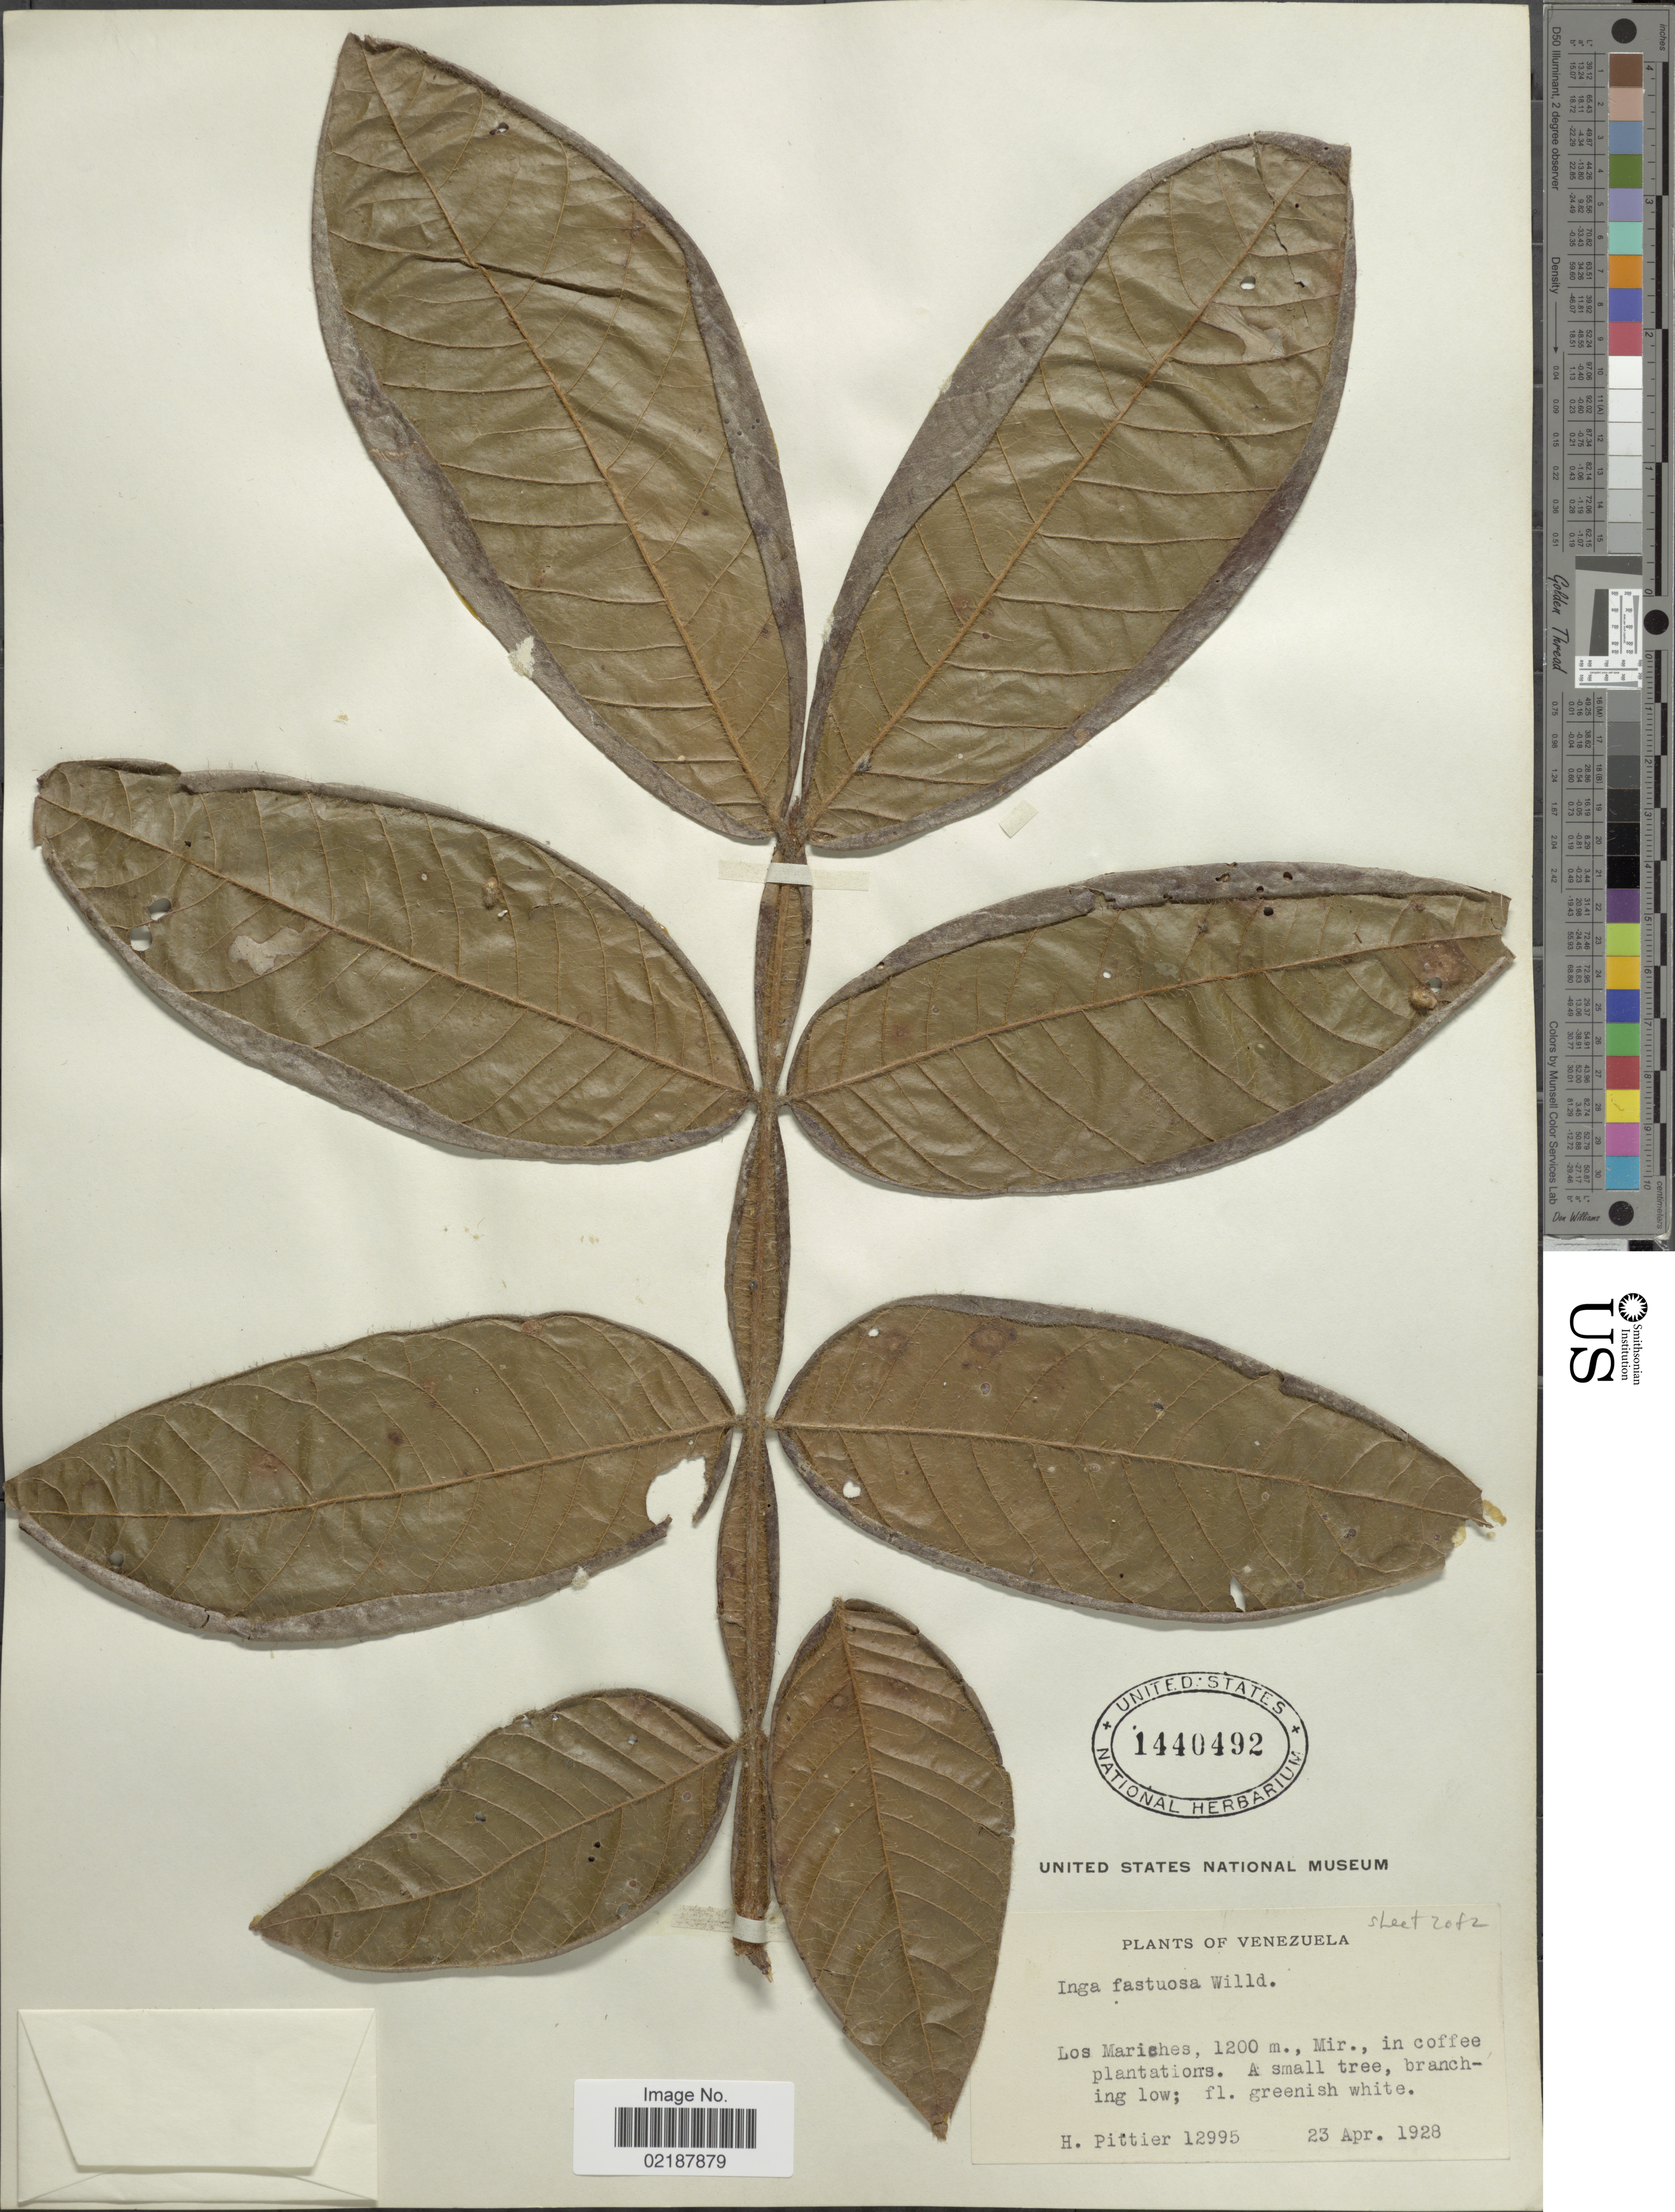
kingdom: Plantae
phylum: Tracheophyta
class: Magnoliopsida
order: Fabales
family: Fabaceae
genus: Inga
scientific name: Inga fastuosa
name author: (Jacq.) Willd.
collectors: H. F. Pittier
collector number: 12995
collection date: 1928-04-23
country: Venezuela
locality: Los Mariches, Mir., in coffee plantations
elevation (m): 1200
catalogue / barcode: US 1440492